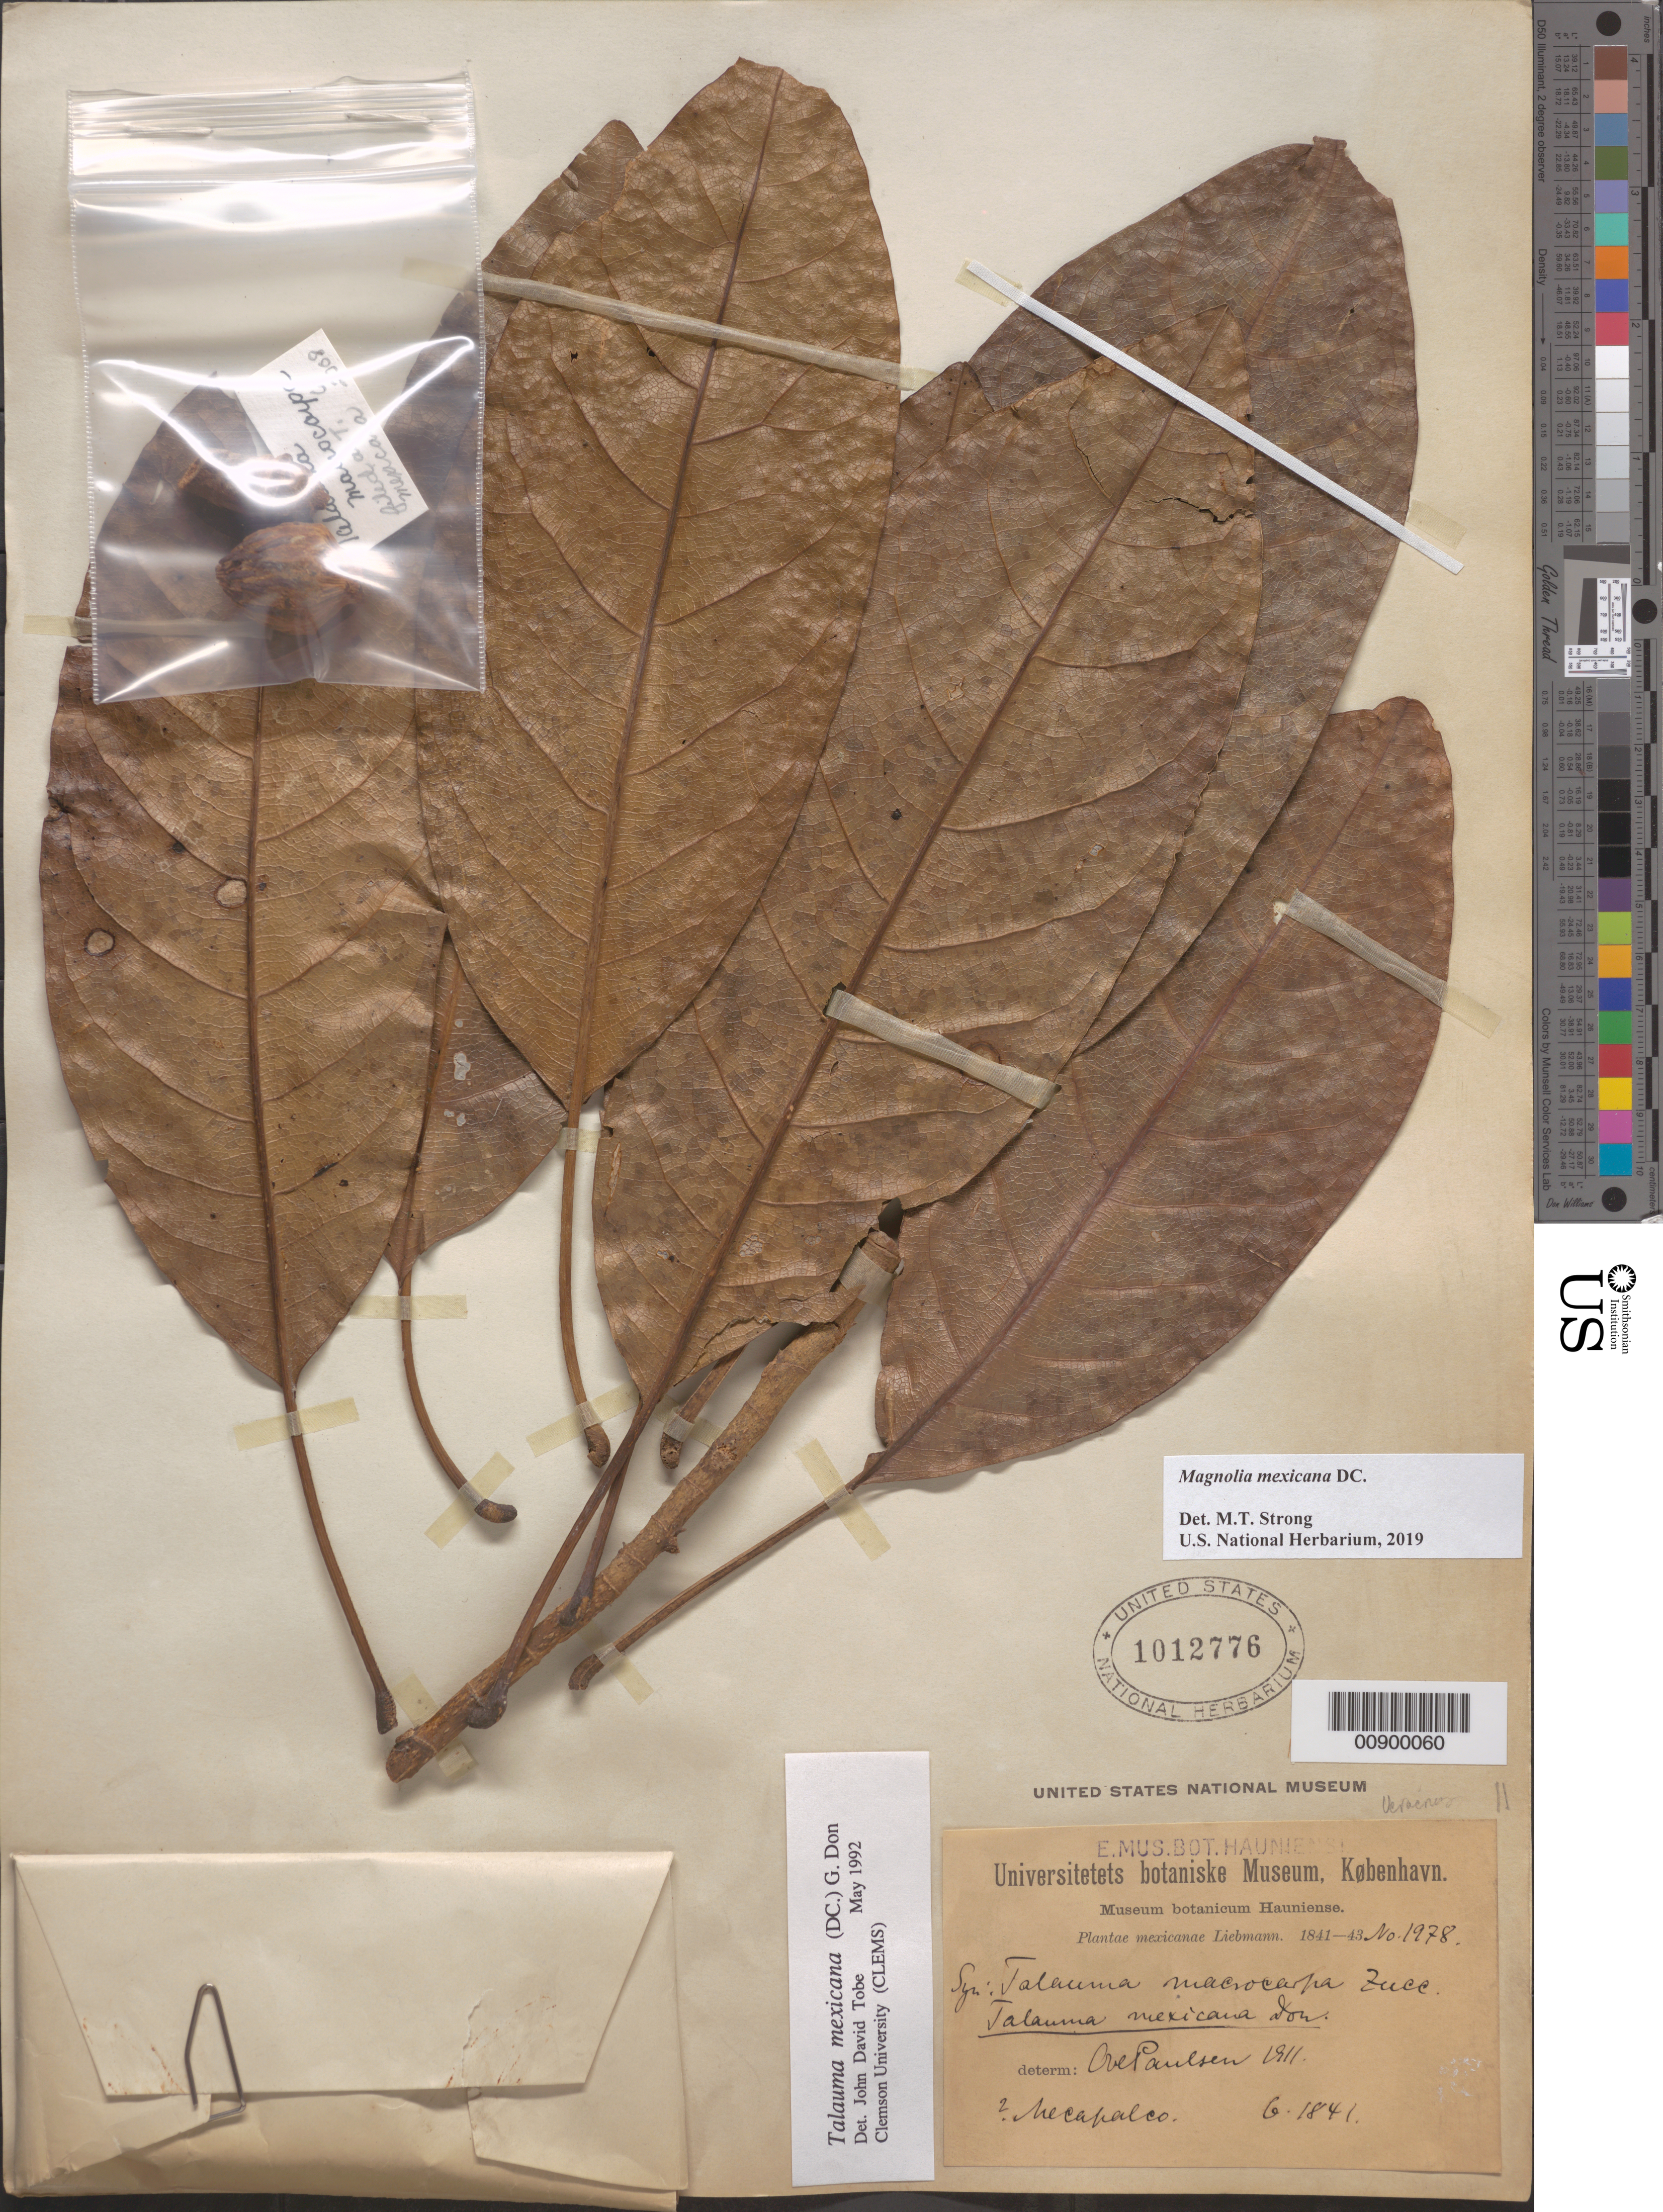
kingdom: Plantae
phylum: Tracheophyta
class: Magnoliopsida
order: Magnoliales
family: Magnoliaceae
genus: Magnolia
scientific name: Magnolia mexicana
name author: DC.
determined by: Strong, Mark T., (BOT), Smithsonian Institution - National Museum of Natural History (UNITED STATES)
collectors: F. M. Liebmann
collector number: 1978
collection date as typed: Jun 1841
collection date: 1841-06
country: Mexico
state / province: Veracruz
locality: Veracruz: Macapalco.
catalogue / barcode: US 1012776